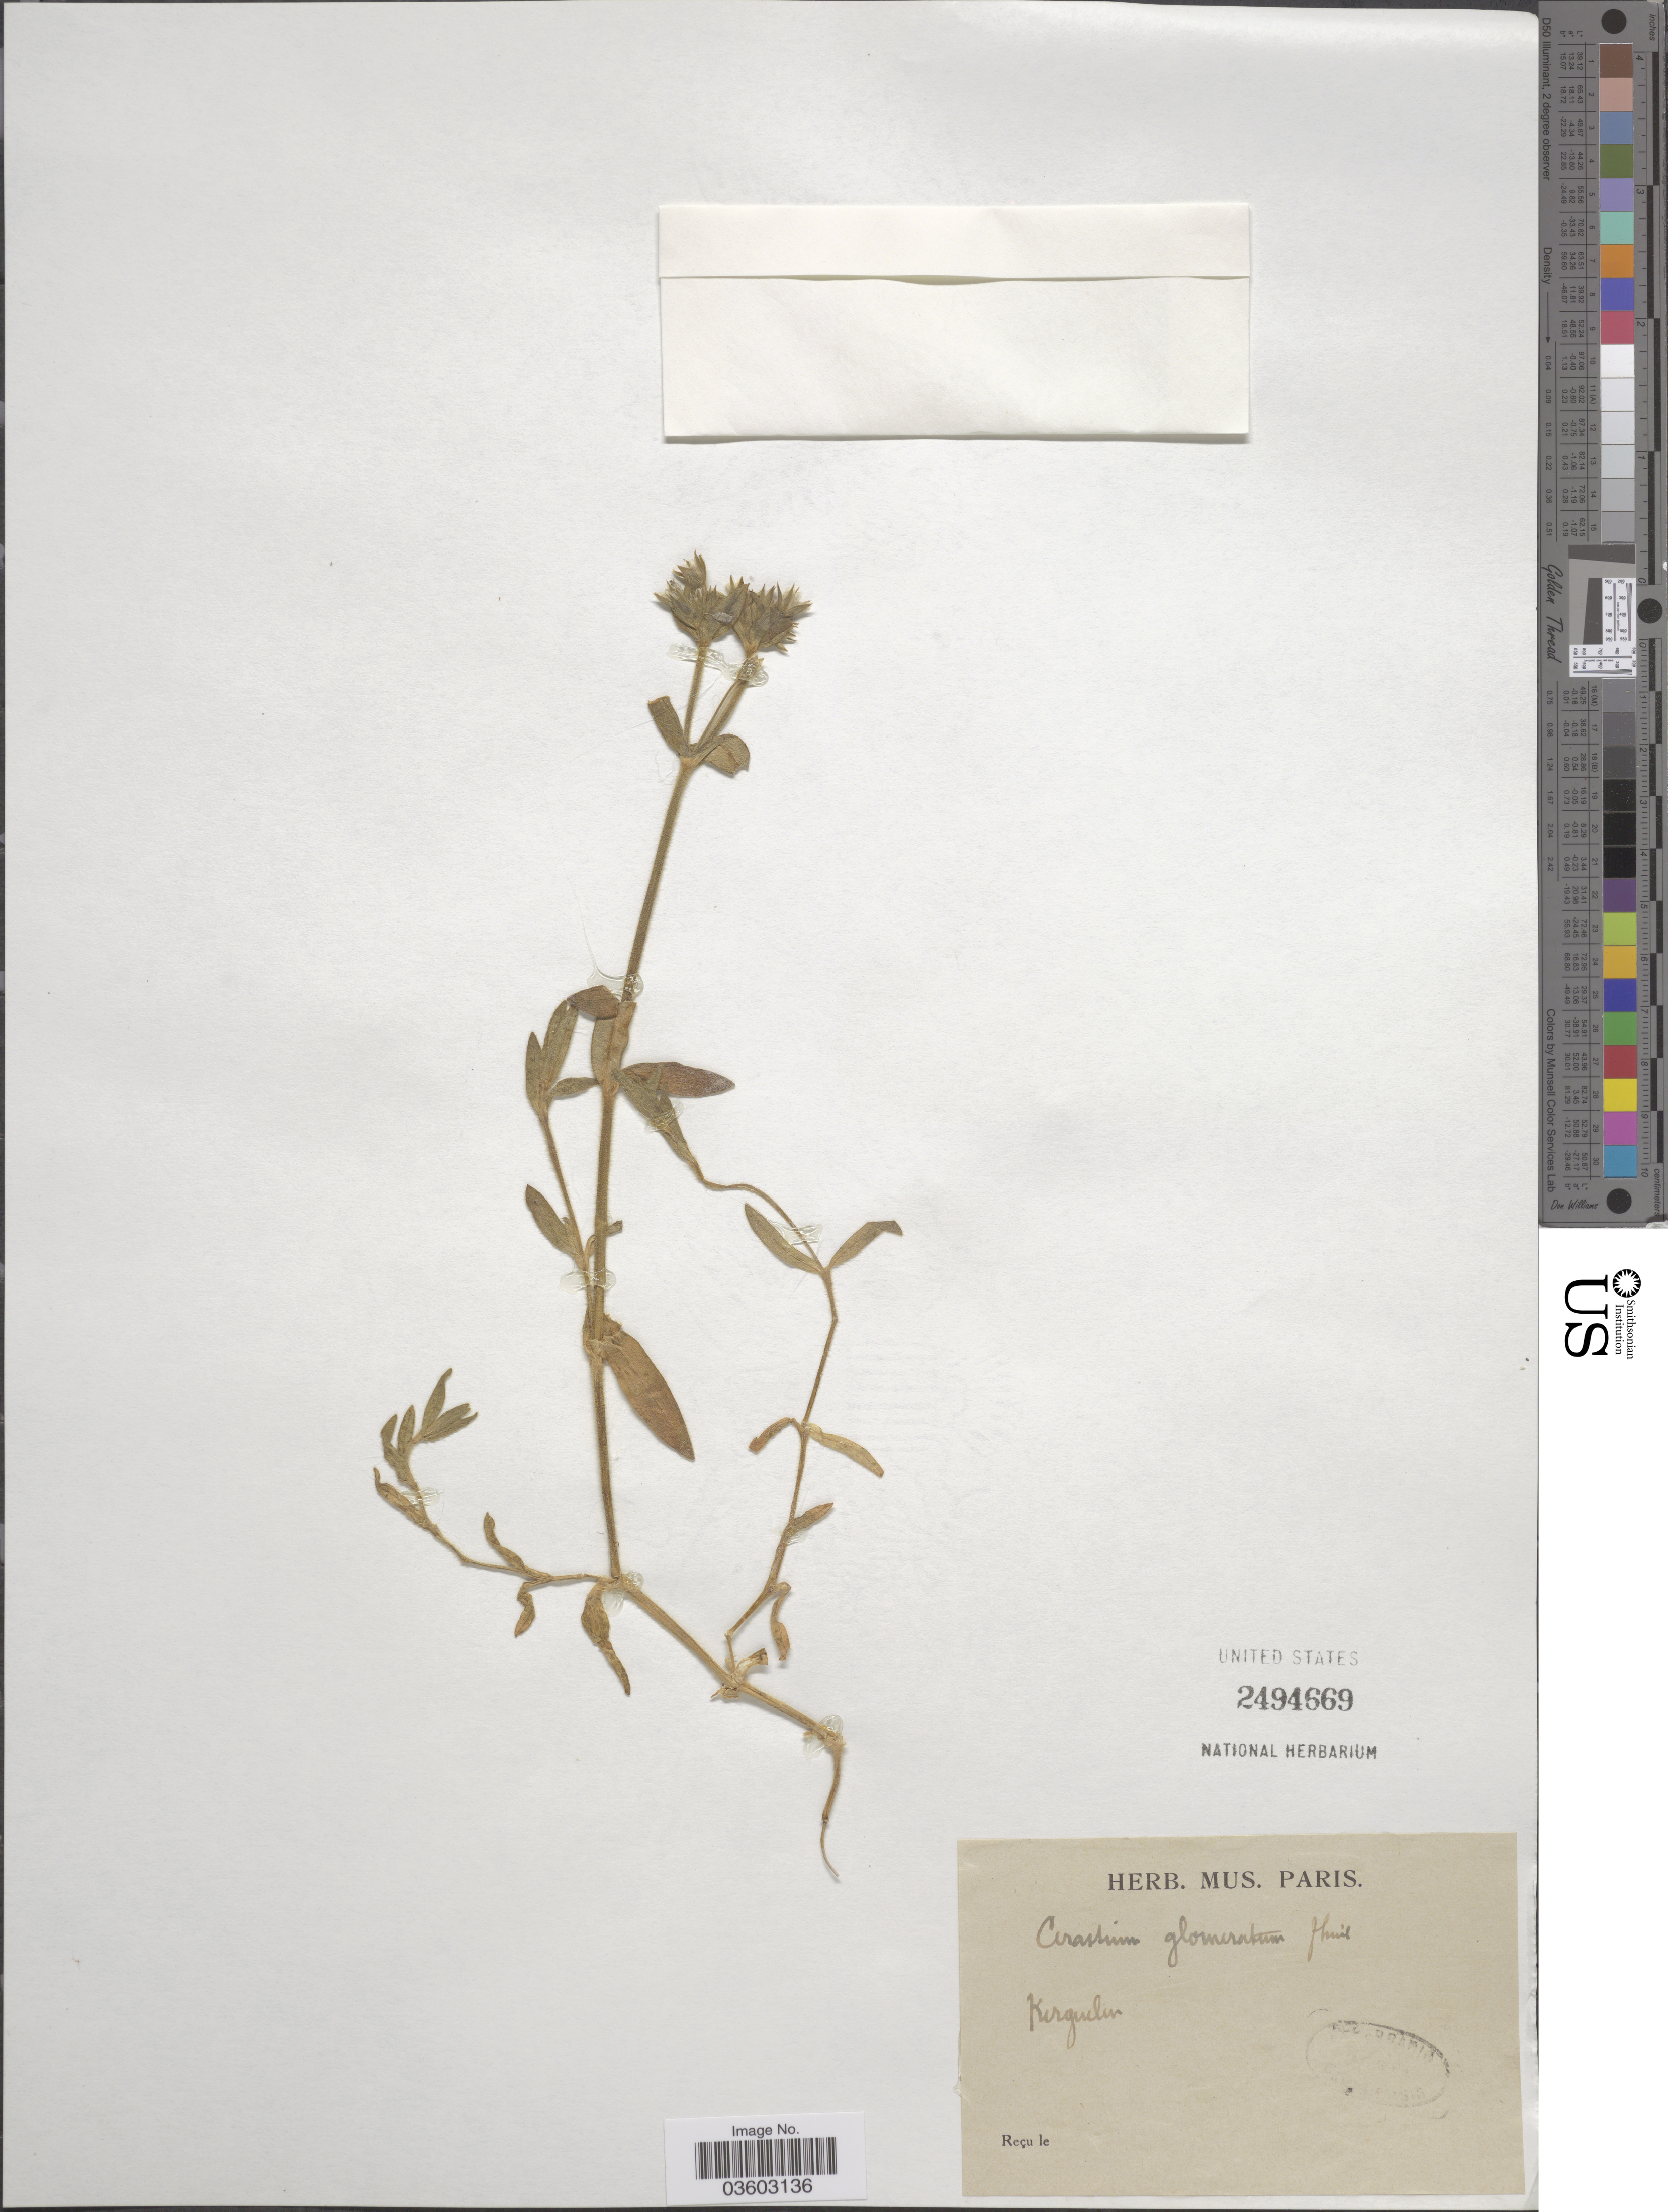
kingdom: Plantae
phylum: Tracheophyta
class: Magnoliopsida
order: Caryophyllales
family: Caryophyllaceae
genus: Cerastium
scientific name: Cerastium glomeratum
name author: Thuill.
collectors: ex herb. Mus. Paris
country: French Southern Territories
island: Kerguelen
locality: Kerguelen.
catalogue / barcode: US 2494669